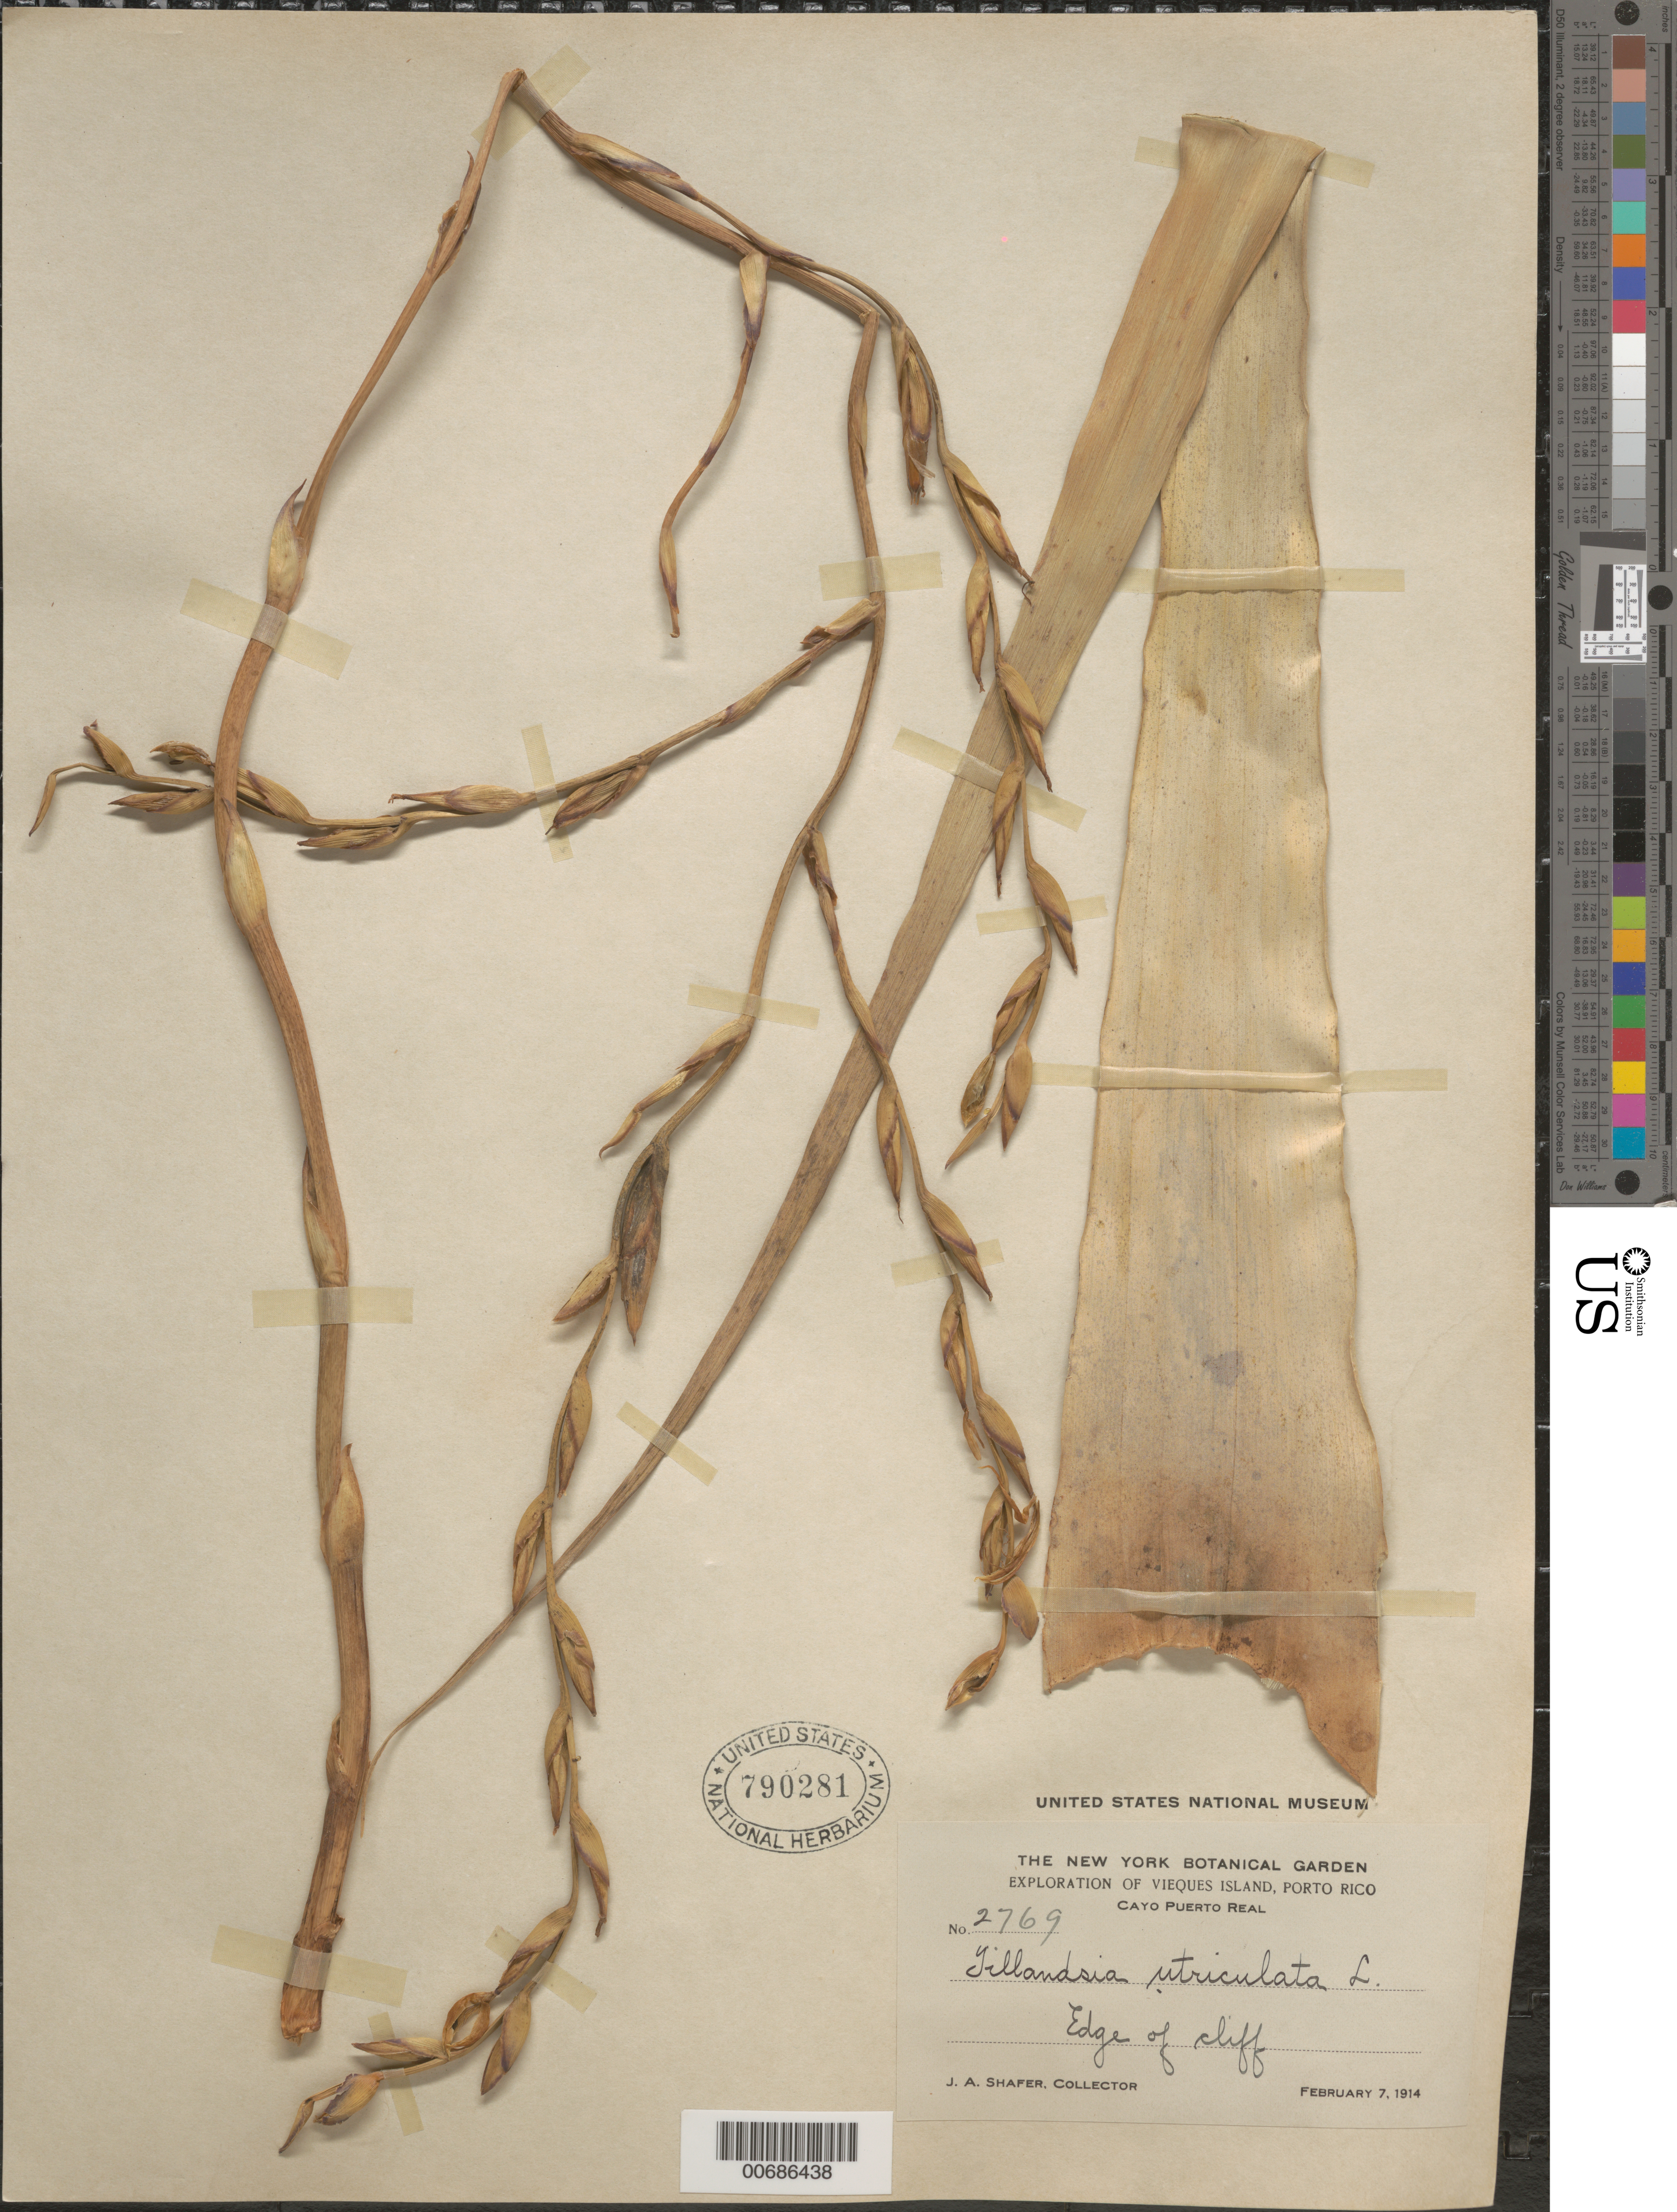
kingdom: Plantae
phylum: Tracheophyta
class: Liliopsida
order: Poales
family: Bromeliaceae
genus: Tillandsia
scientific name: Tillandsia utriculata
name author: L.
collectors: J. A. Shafer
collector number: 2769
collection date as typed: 07 Feb 1914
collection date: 1914-02-07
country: Puerto Rico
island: Vieques Island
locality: Cayo Puerto Real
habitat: edge of cliff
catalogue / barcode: US 790281